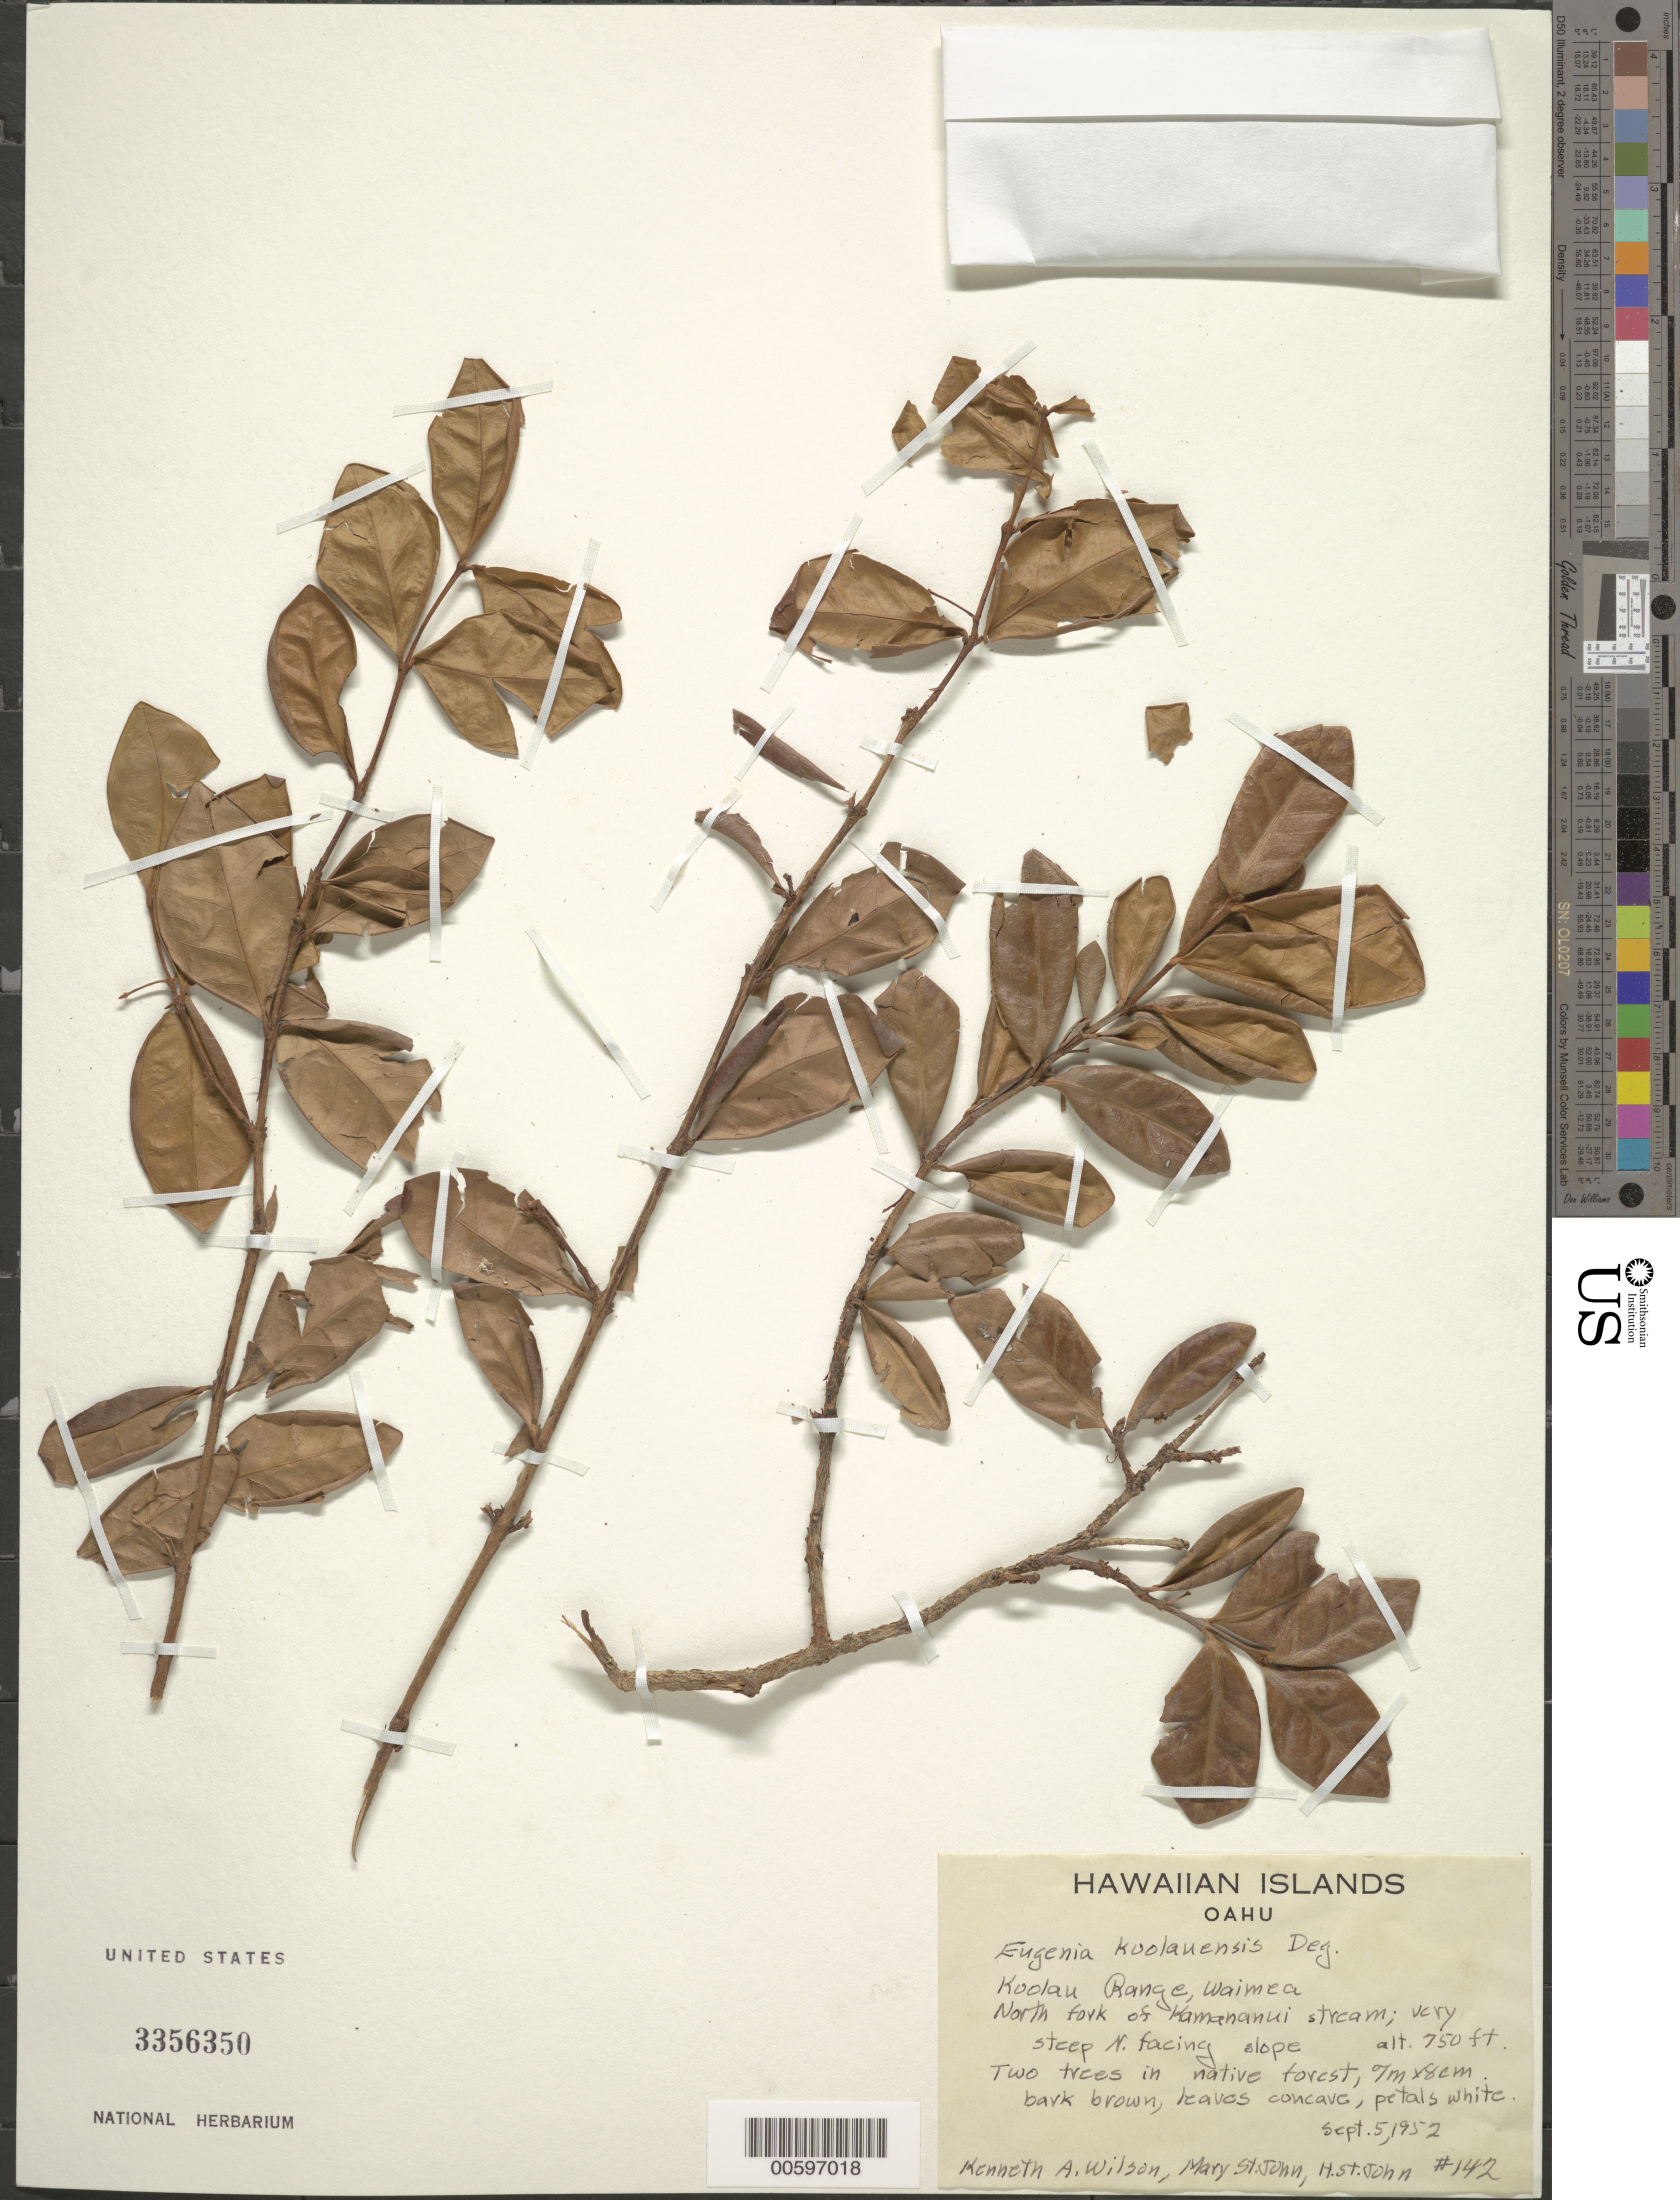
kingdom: Plantae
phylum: Tracheophyta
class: Magnoliopsida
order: Myrtales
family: Myrtaceae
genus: Eugenia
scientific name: Eugenia koolauensis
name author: O. Deg.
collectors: K. A. Wilson, M. St. John & H. St. John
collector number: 142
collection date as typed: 5 Sep 1952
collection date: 1952-09-05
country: United States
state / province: Hawaii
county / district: Honolulu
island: Oahu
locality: Koolau Range, Waimea, N fork of Kamananui stream, N facing slope.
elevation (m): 229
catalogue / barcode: US 3356350